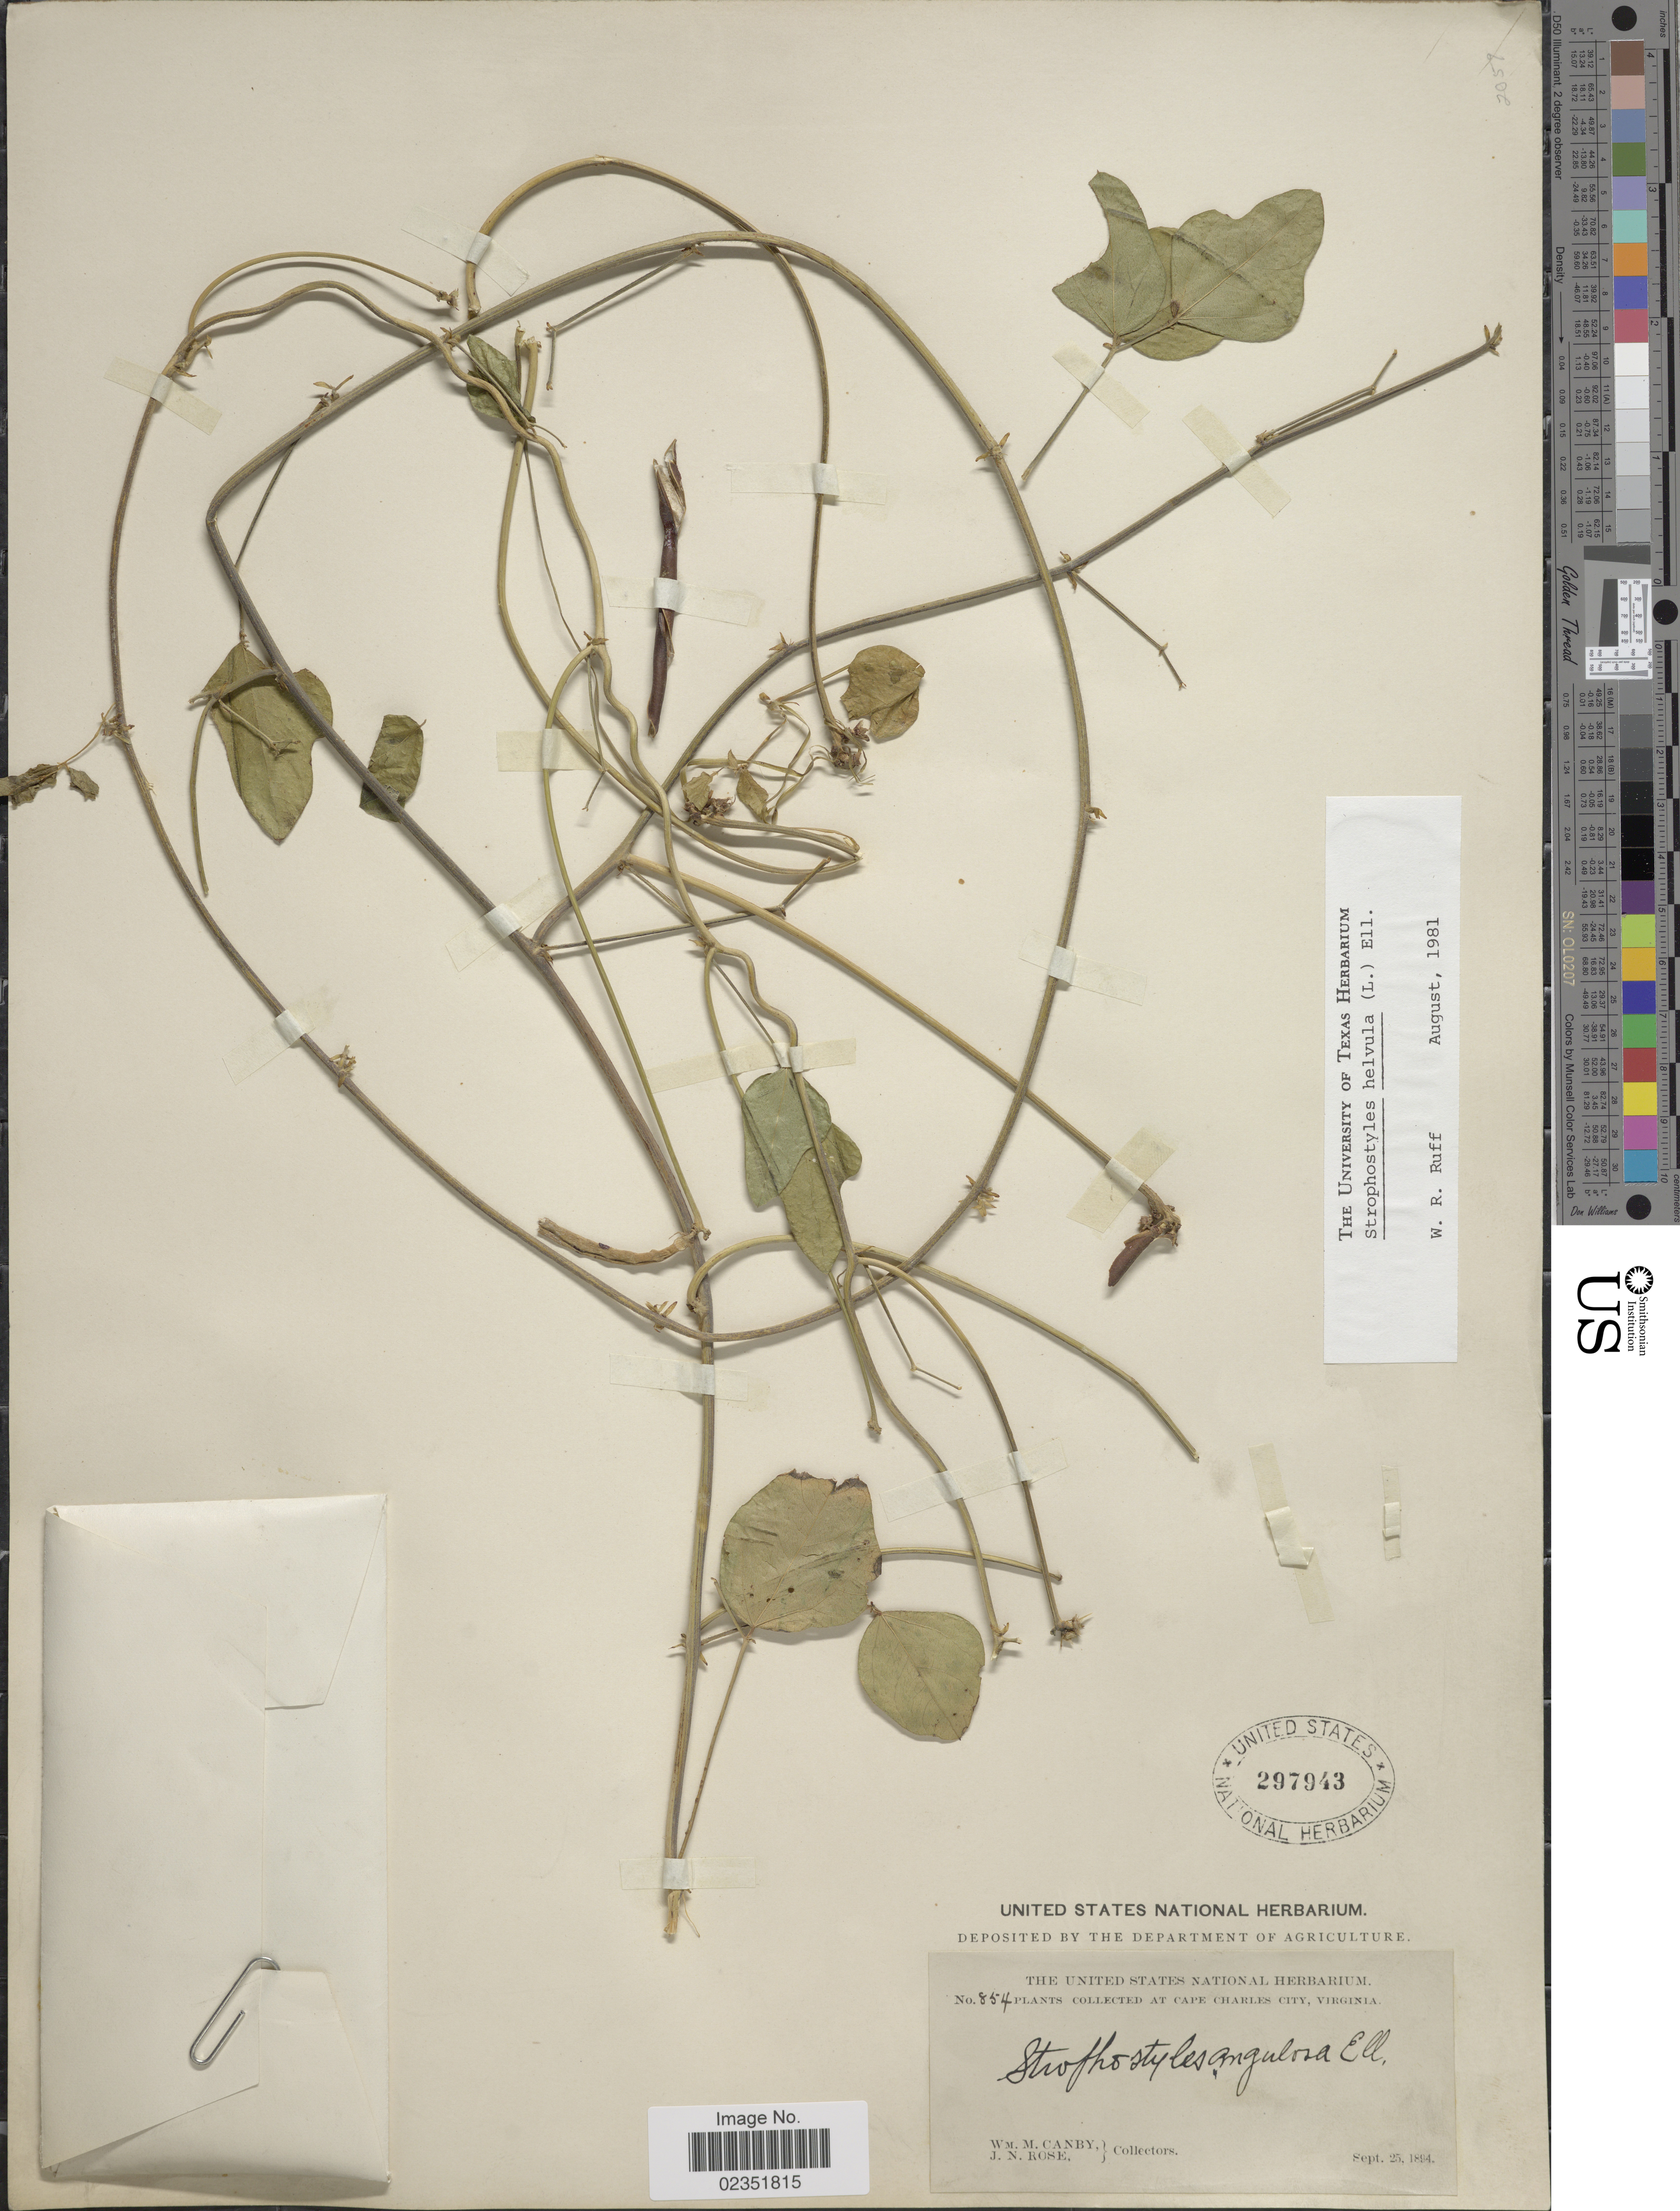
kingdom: Plantae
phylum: Tracheophyta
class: Magnoliopsida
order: Fabales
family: Fabaceae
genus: Strophostyles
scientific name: Strophostyles helvola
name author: (L.) Elliott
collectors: W. Canby & J. N. Rose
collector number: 854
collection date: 1894-09-25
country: United States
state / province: Virginia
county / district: Charles City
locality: At Cape Charles City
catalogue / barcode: US 297943